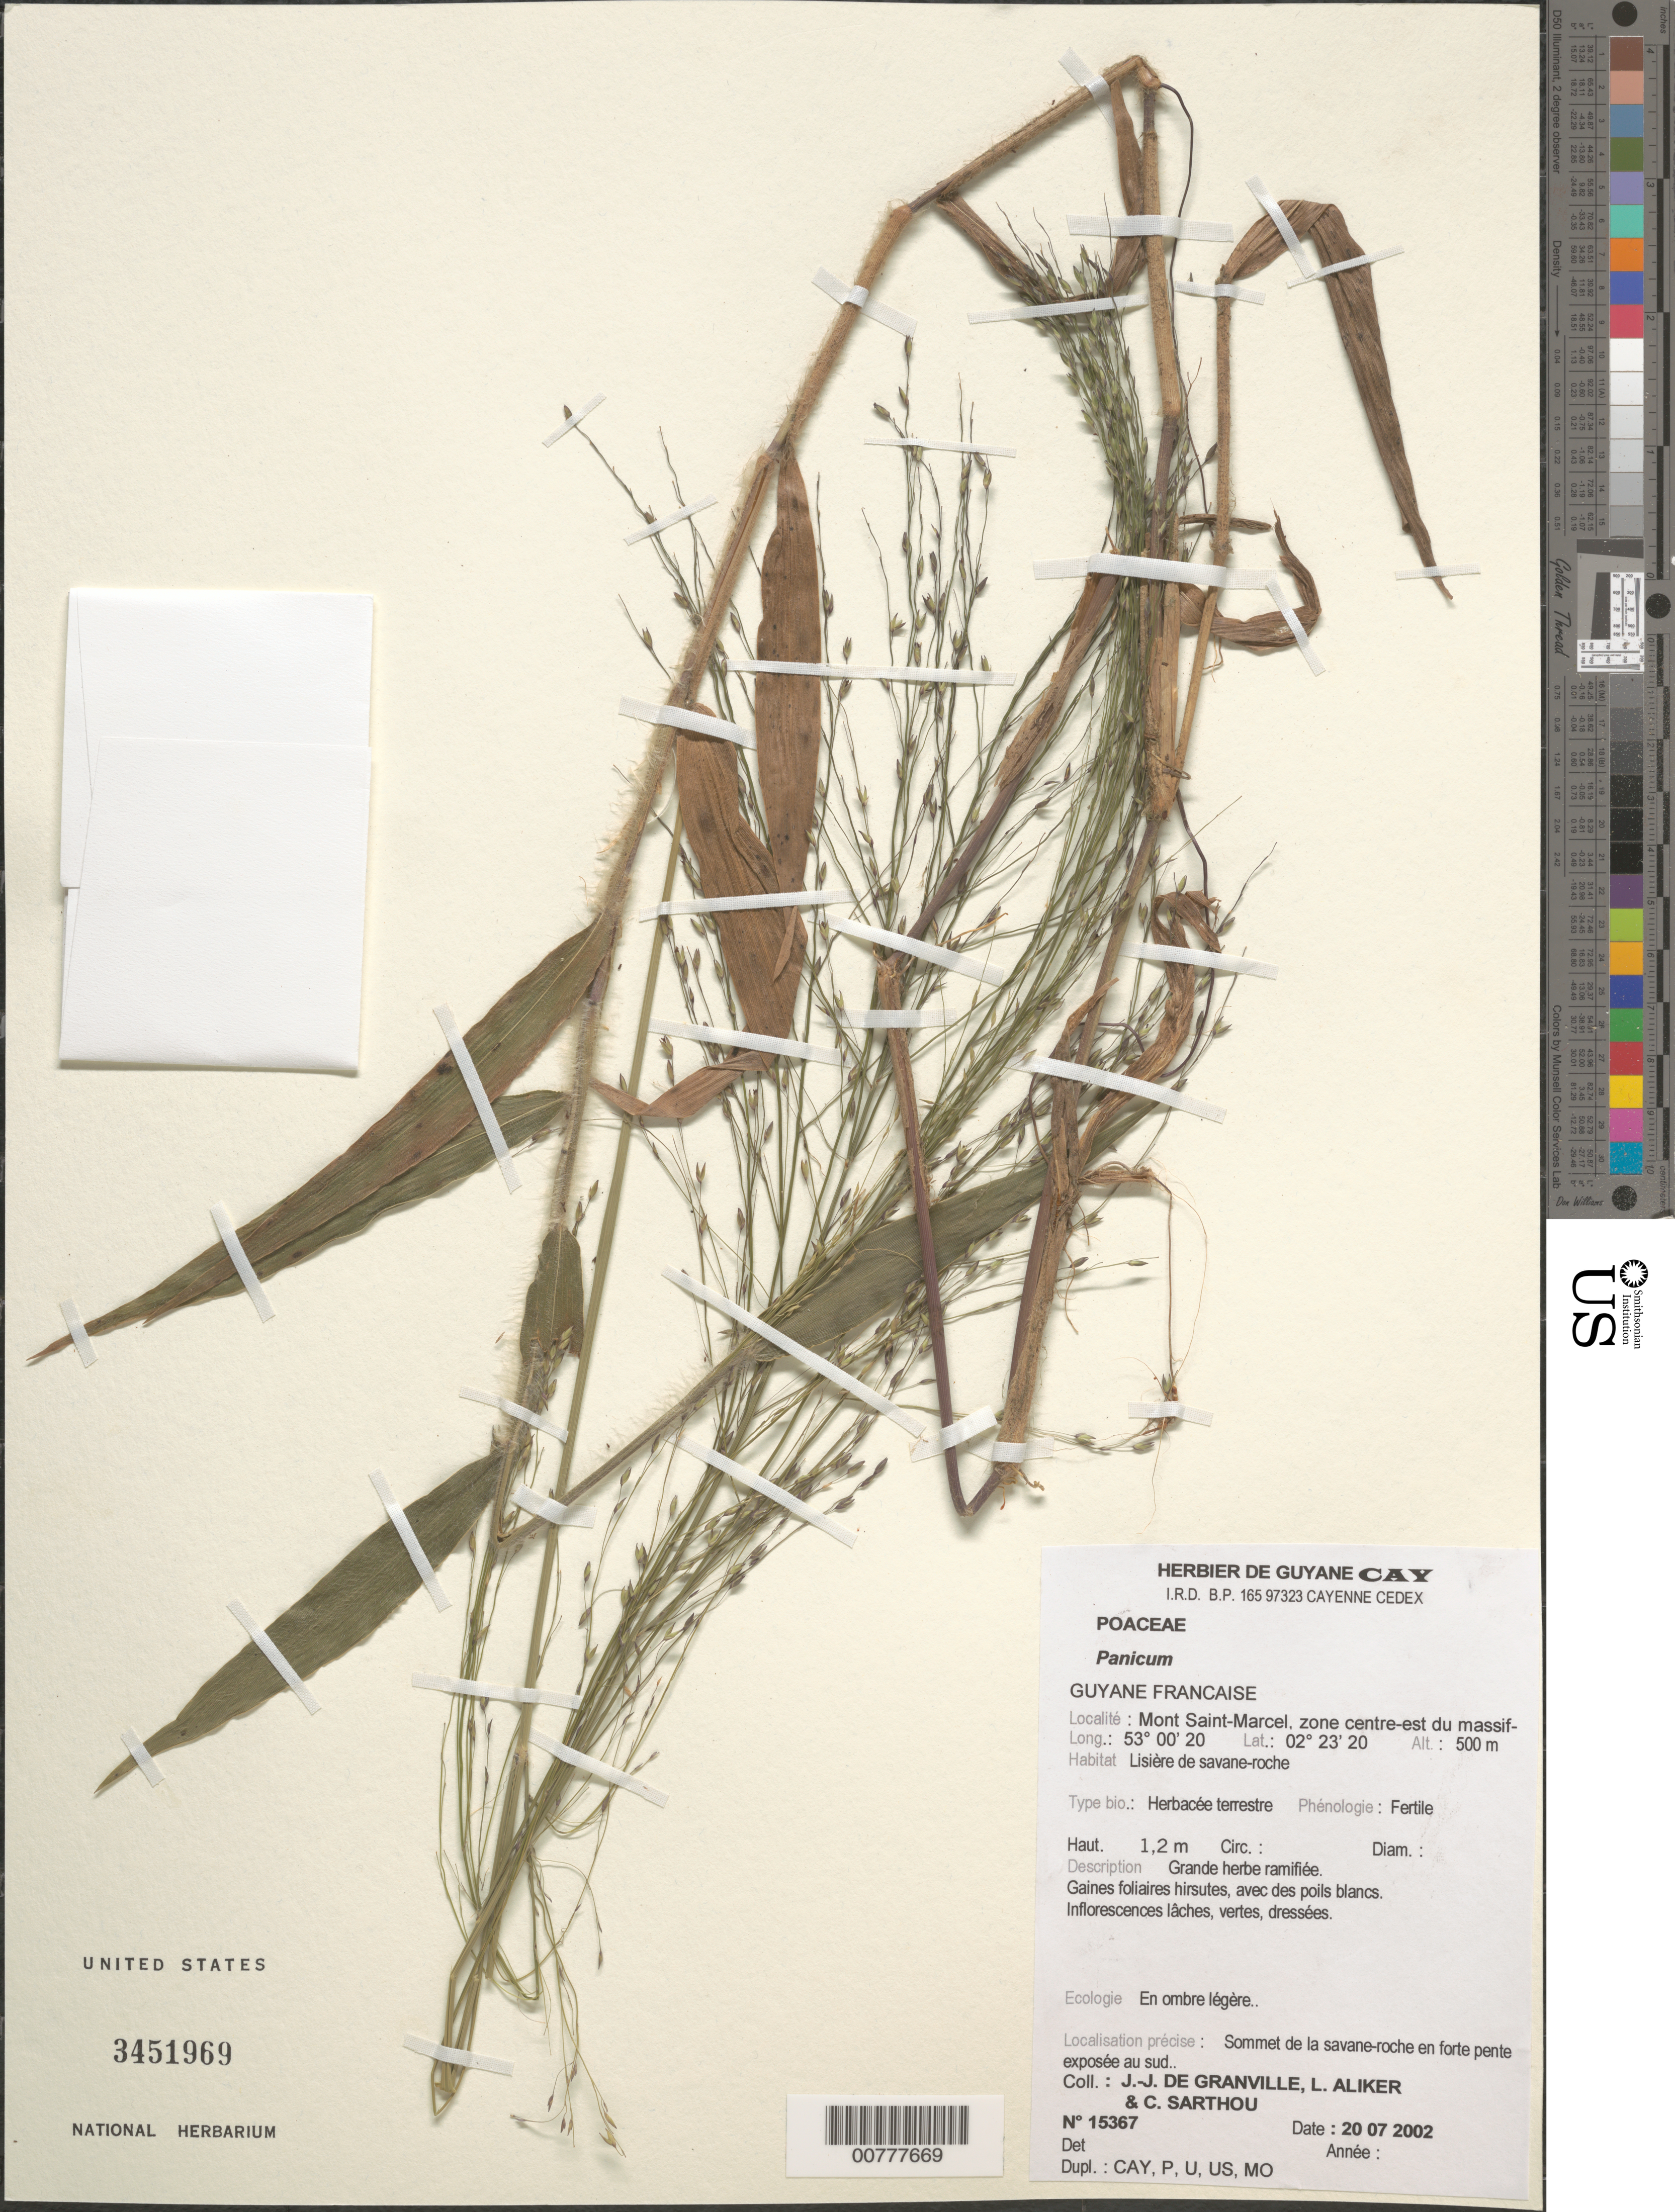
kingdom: Plantae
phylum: Tracheophyta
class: Liliopsida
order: Poales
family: Poaceae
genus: Panicum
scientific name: Panicum sp.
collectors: J.-J. de Granville, L. Aliker & C. Sarthou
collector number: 15367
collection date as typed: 20-Jul-02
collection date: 2002-07-20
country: French Guiana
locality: Mont Saint-Marcel, zone Centre-Est du massif, Bassin de l'Yaloupi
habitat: Lisière de savane roche, en ombre legere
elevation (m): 500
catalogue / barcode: US 3451969